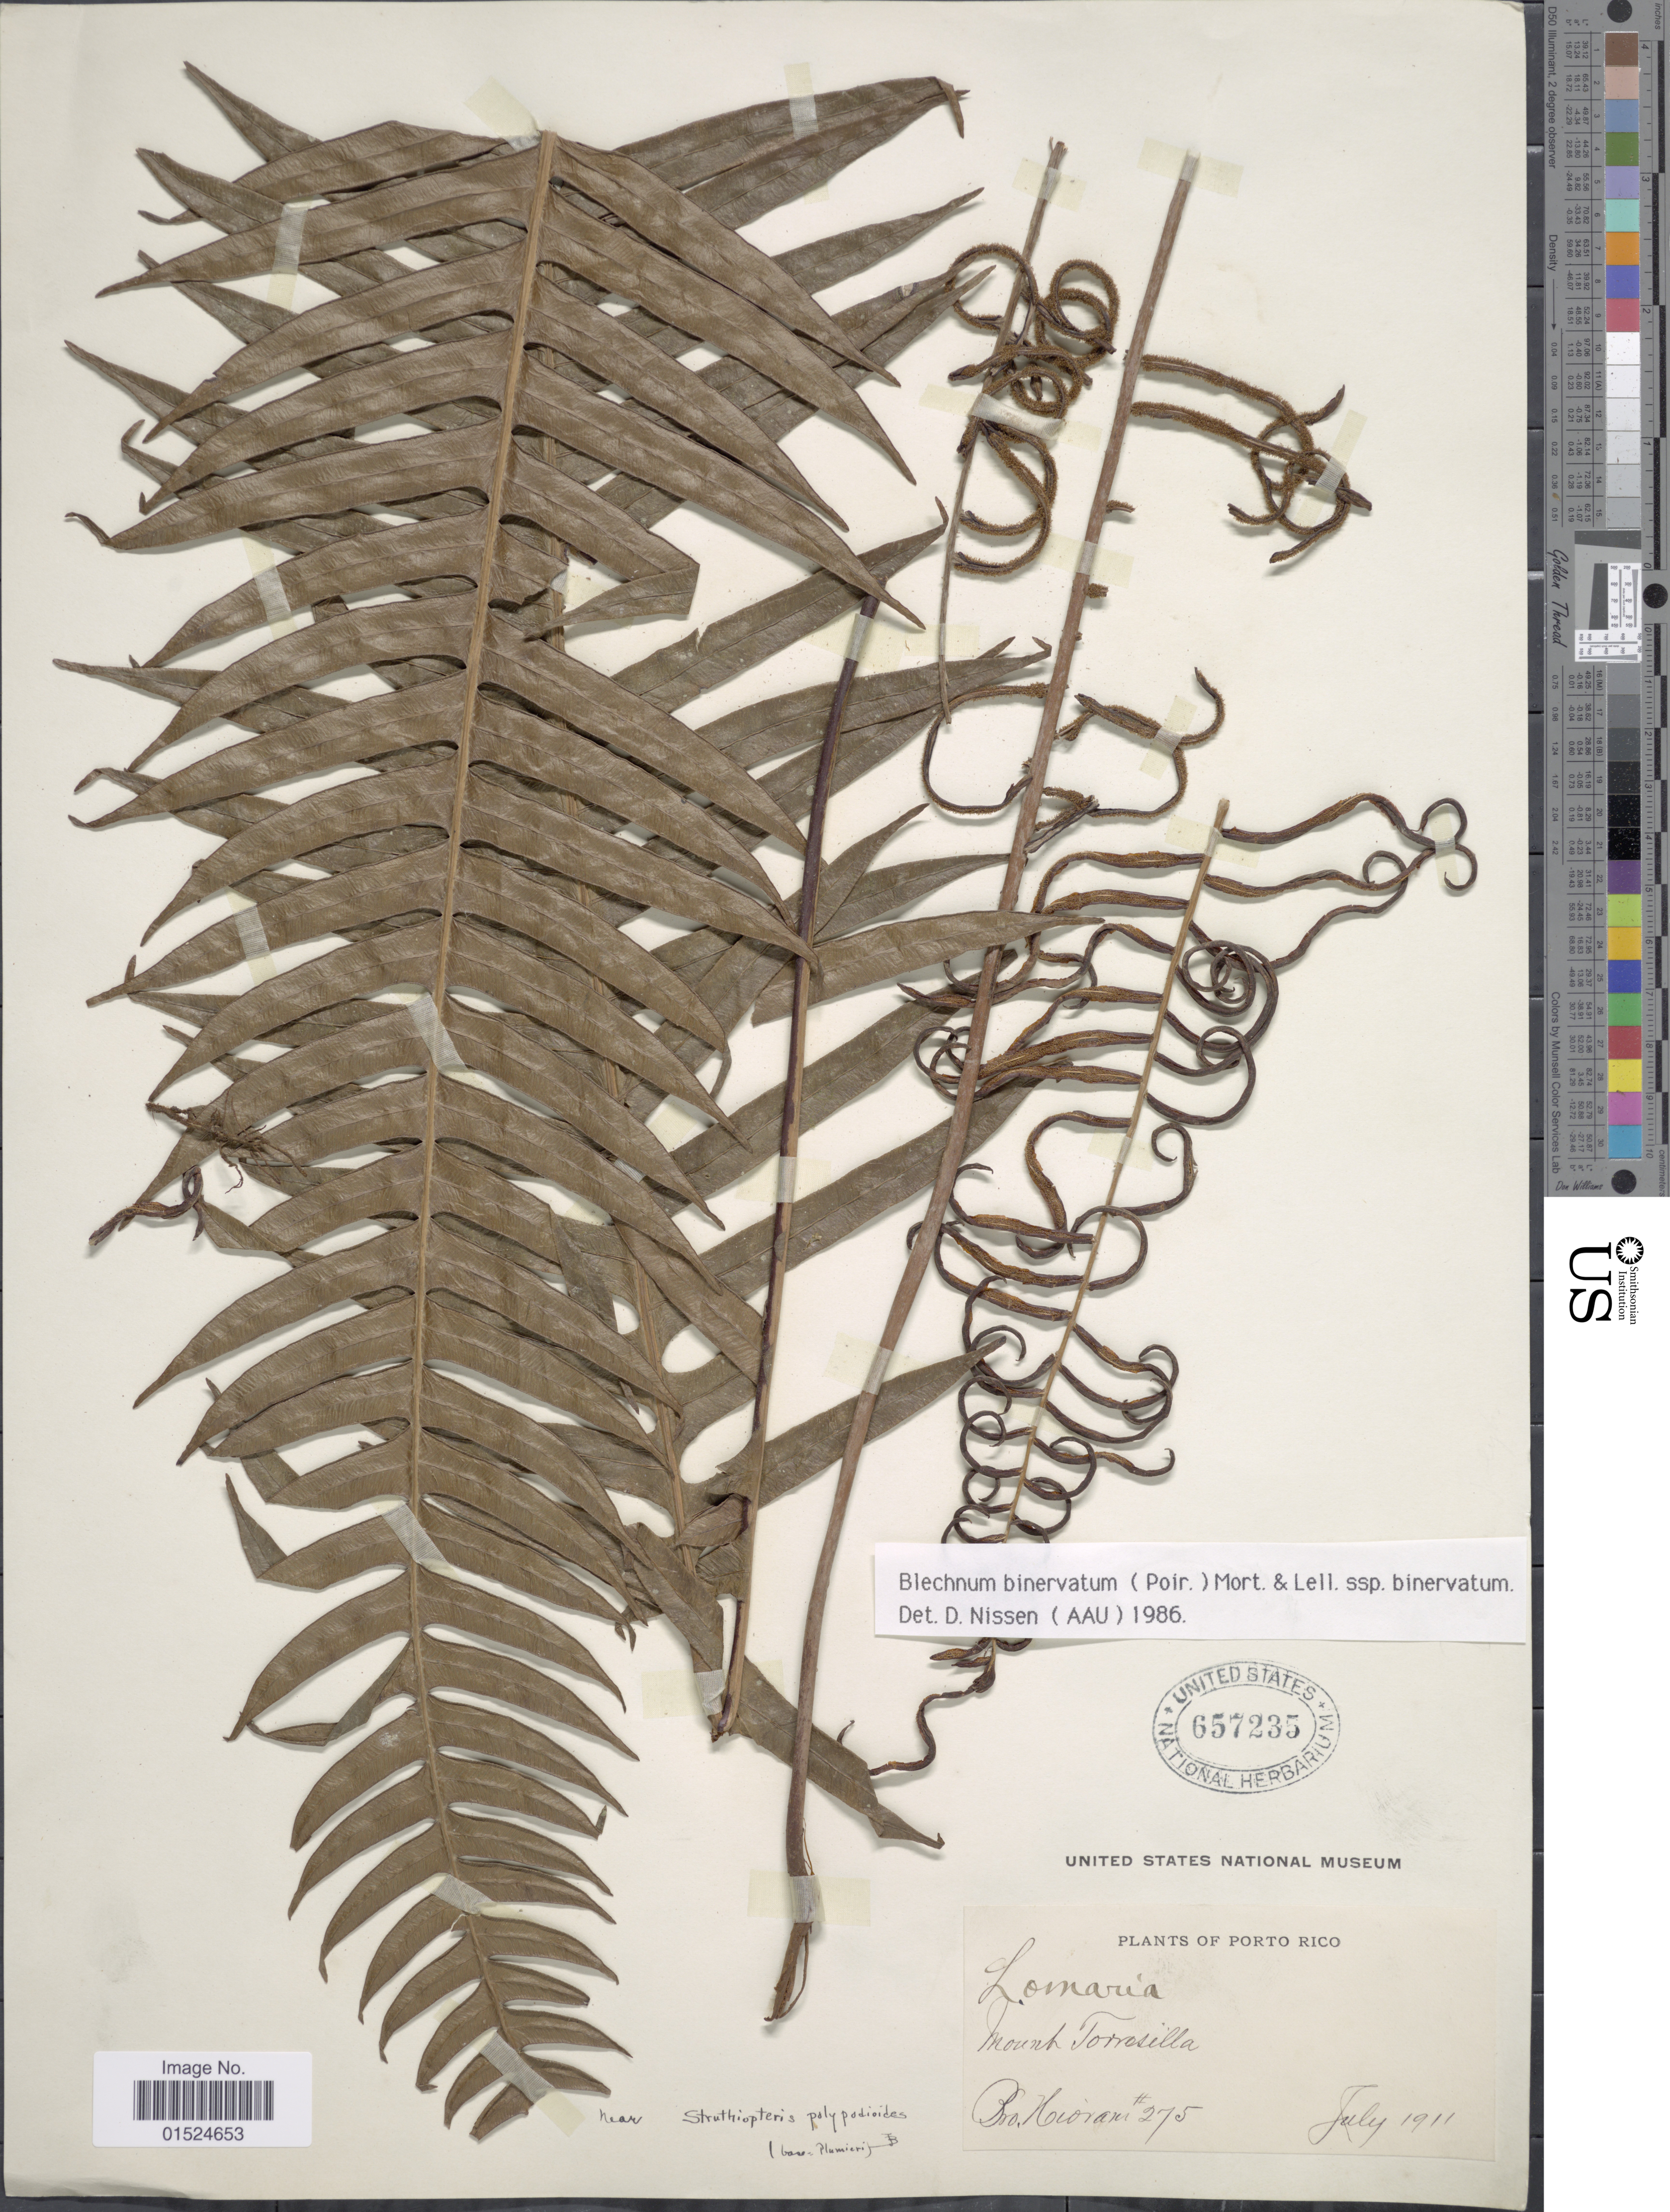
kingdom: Plantae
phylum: Tracheophyta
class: Polypodiopsida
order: Polypodiales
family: Blechnaceae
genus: Blechnum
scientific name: Blechnum binervatum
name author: (Poir.) C.V. Morton & Lellinger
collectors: Bro. Hioram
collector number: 275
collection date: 1911-07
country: Puerto Rico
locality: Mount Torresilla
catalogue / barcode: US 657235